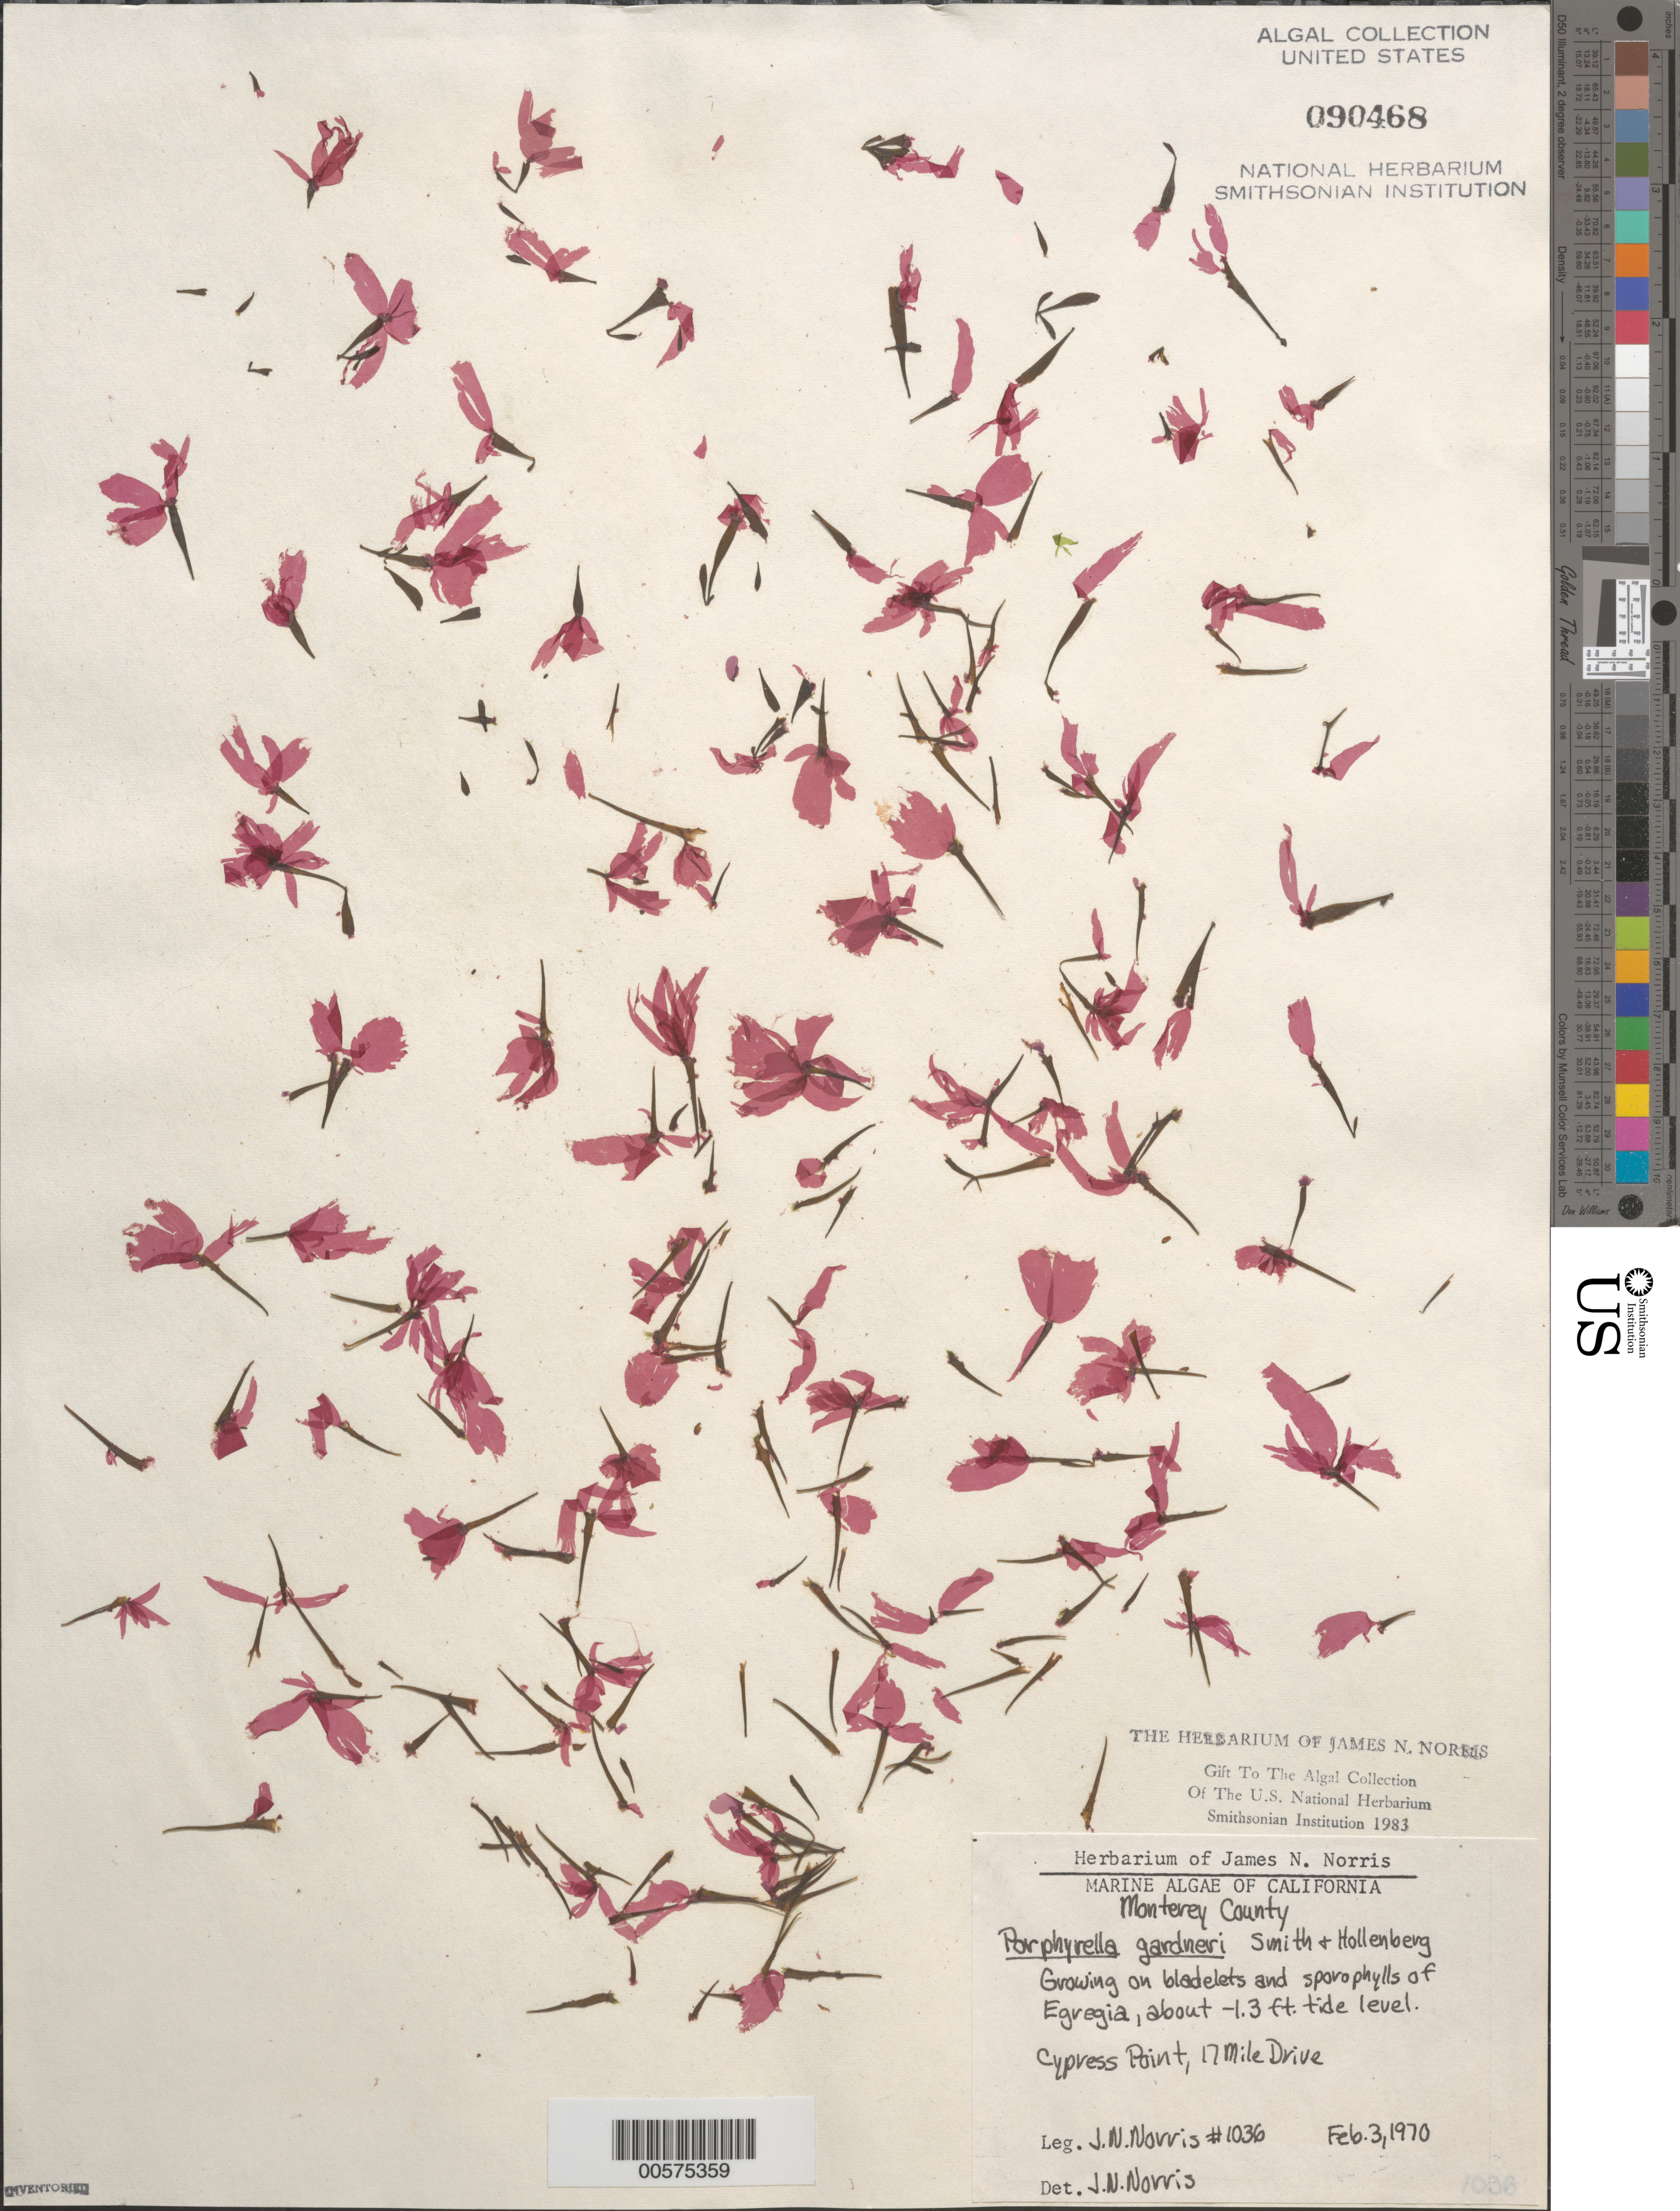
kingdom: Plantae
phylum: Rhodophyta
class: Bangiophyceae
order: Bangiales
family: Bangiaceae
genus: Pyropia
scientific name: Pyropia gardneri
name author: (G.M. Sm. & Hollenb.) S.C. Lindstrom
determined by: Algae name updating Project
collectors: J. N. Norris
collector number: JN-1036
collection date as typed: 03 Feb 1970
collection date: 1970-02-03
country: United States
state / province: California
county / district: Monterey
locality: Cypress Point, 17 Mile Drive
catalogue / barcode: US 90468